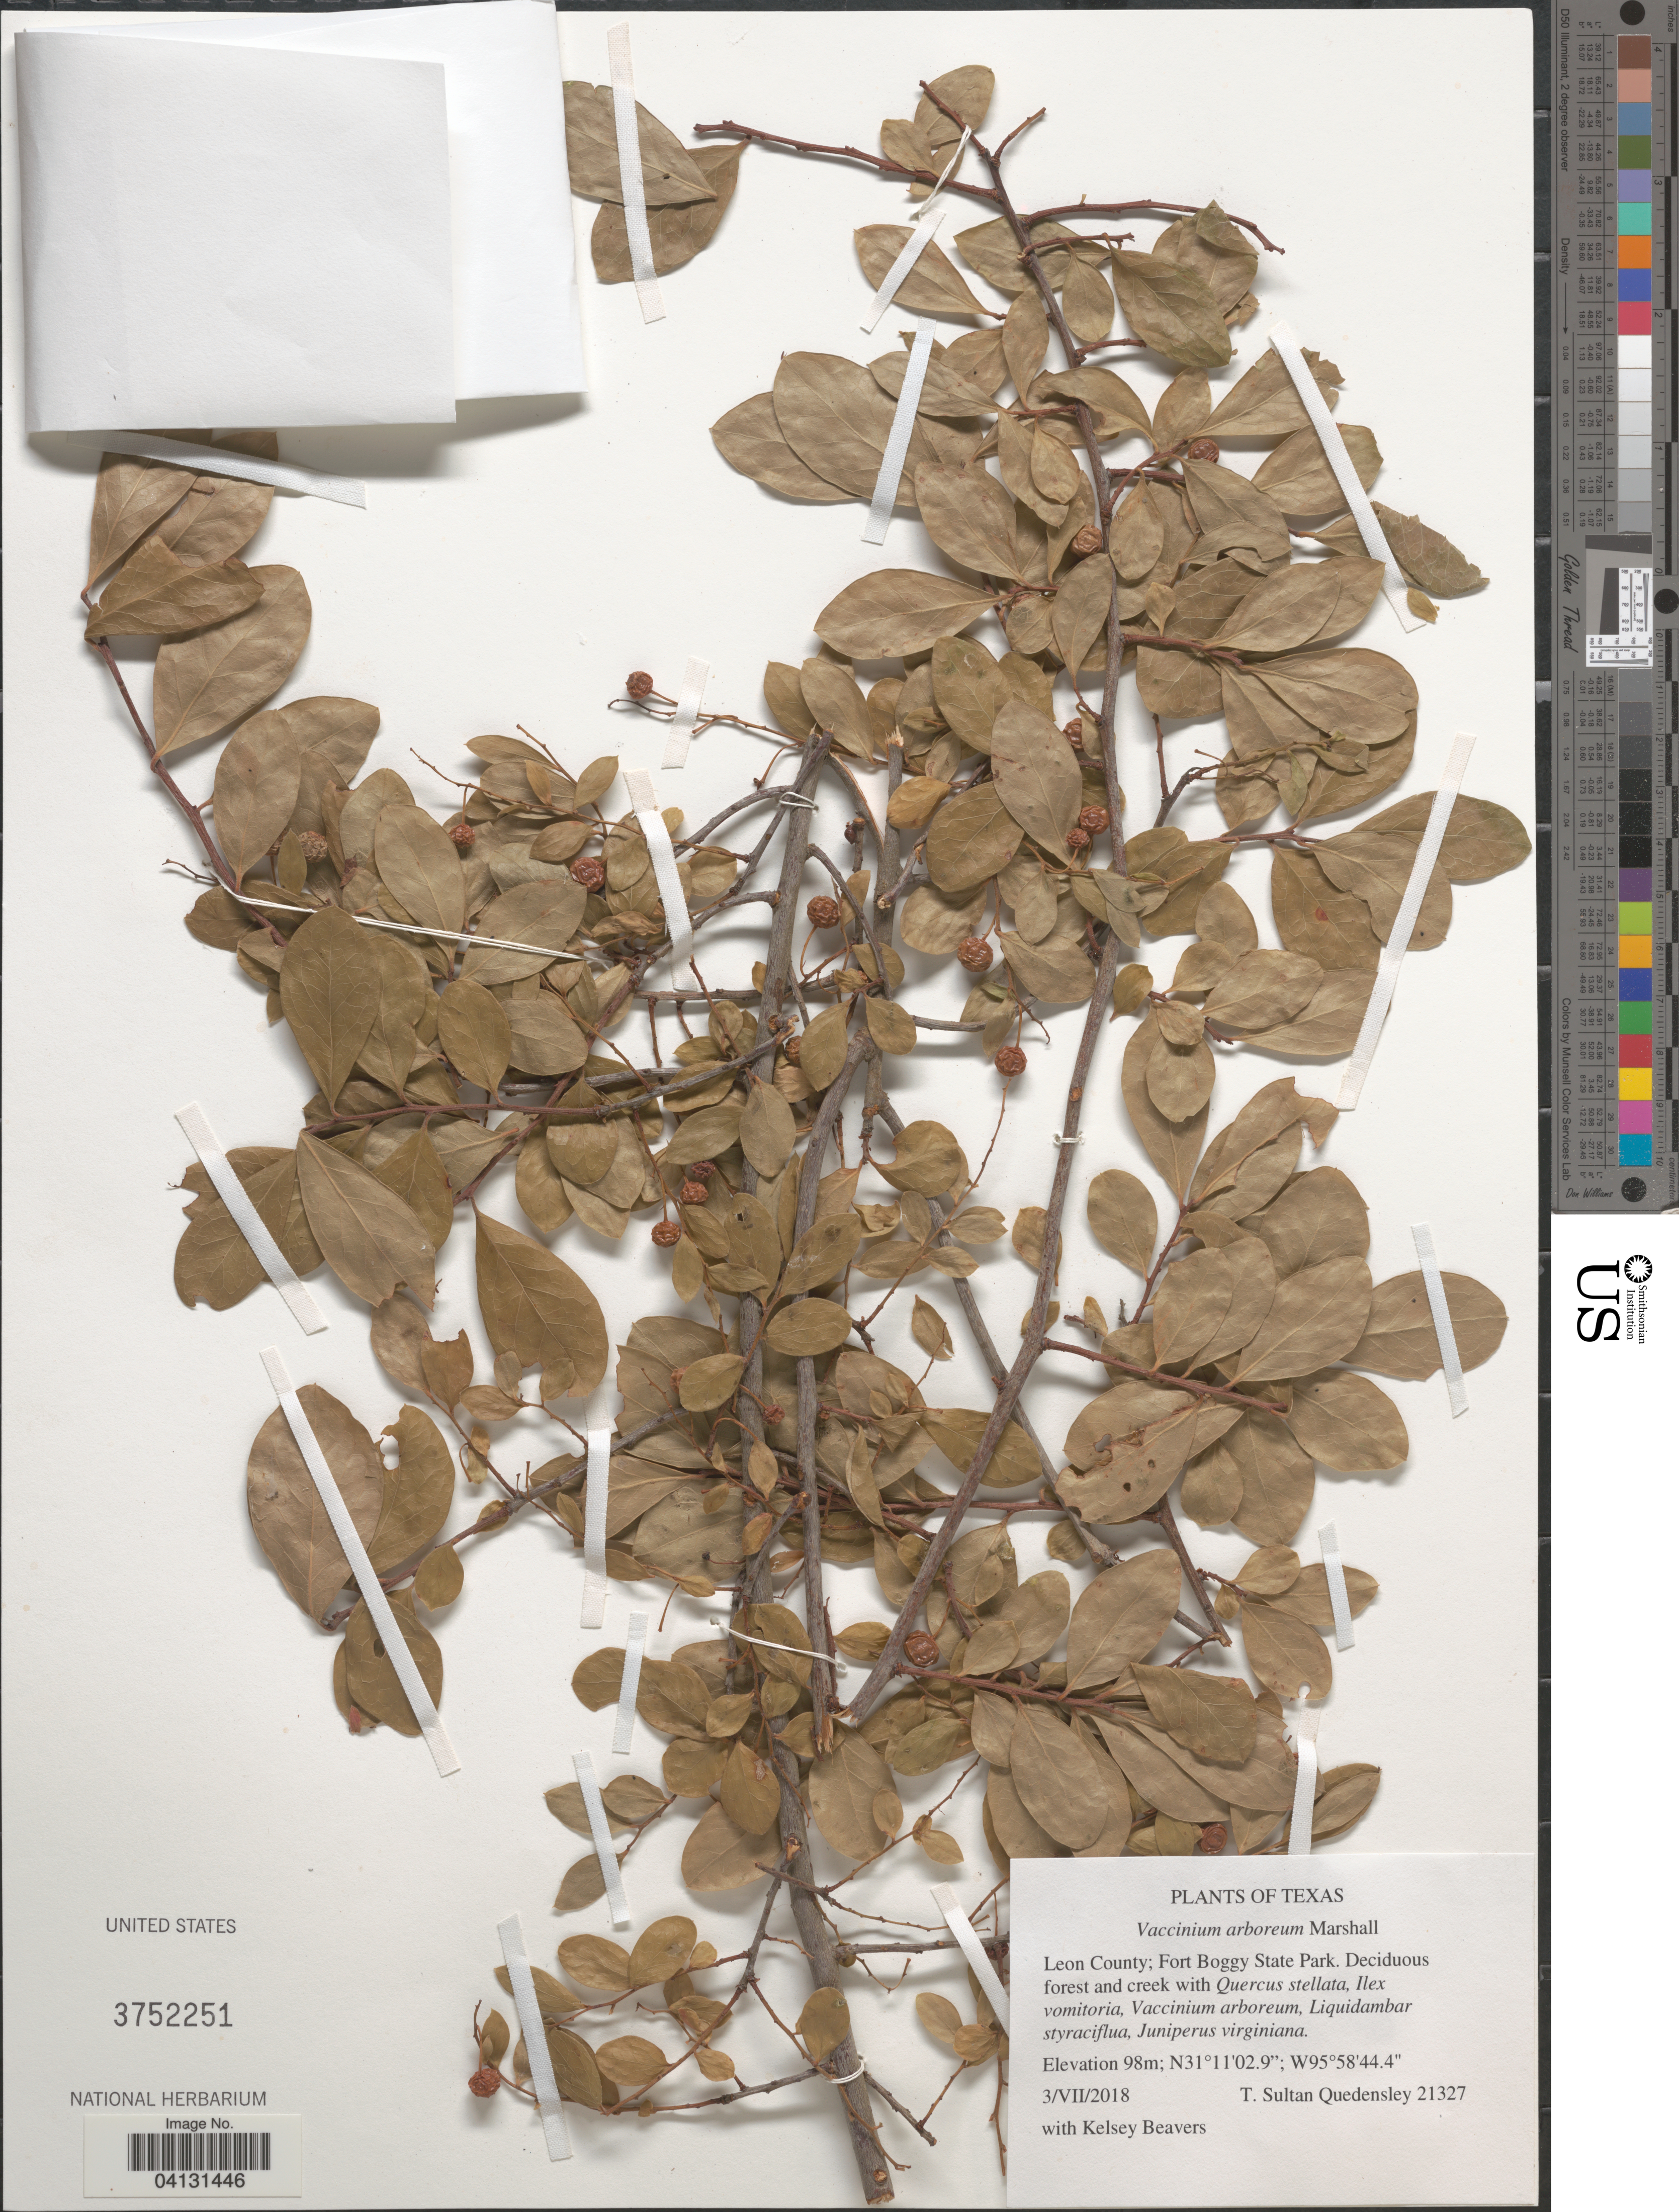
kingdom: Plantae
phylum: Tracheophyta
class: Magnoliopsida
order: Ericales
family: Ericaceae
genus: Vaccinium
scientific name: Vaccinium arboreum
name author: Marshall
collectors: T. S. Quedensley & K. Beavers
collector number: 21327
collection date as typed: Transcribed d/m/y: 3/7/2018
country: United States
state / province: Texas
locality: Leon County; Fort Boggy State Park.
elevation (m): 98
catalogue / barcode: US 3752251